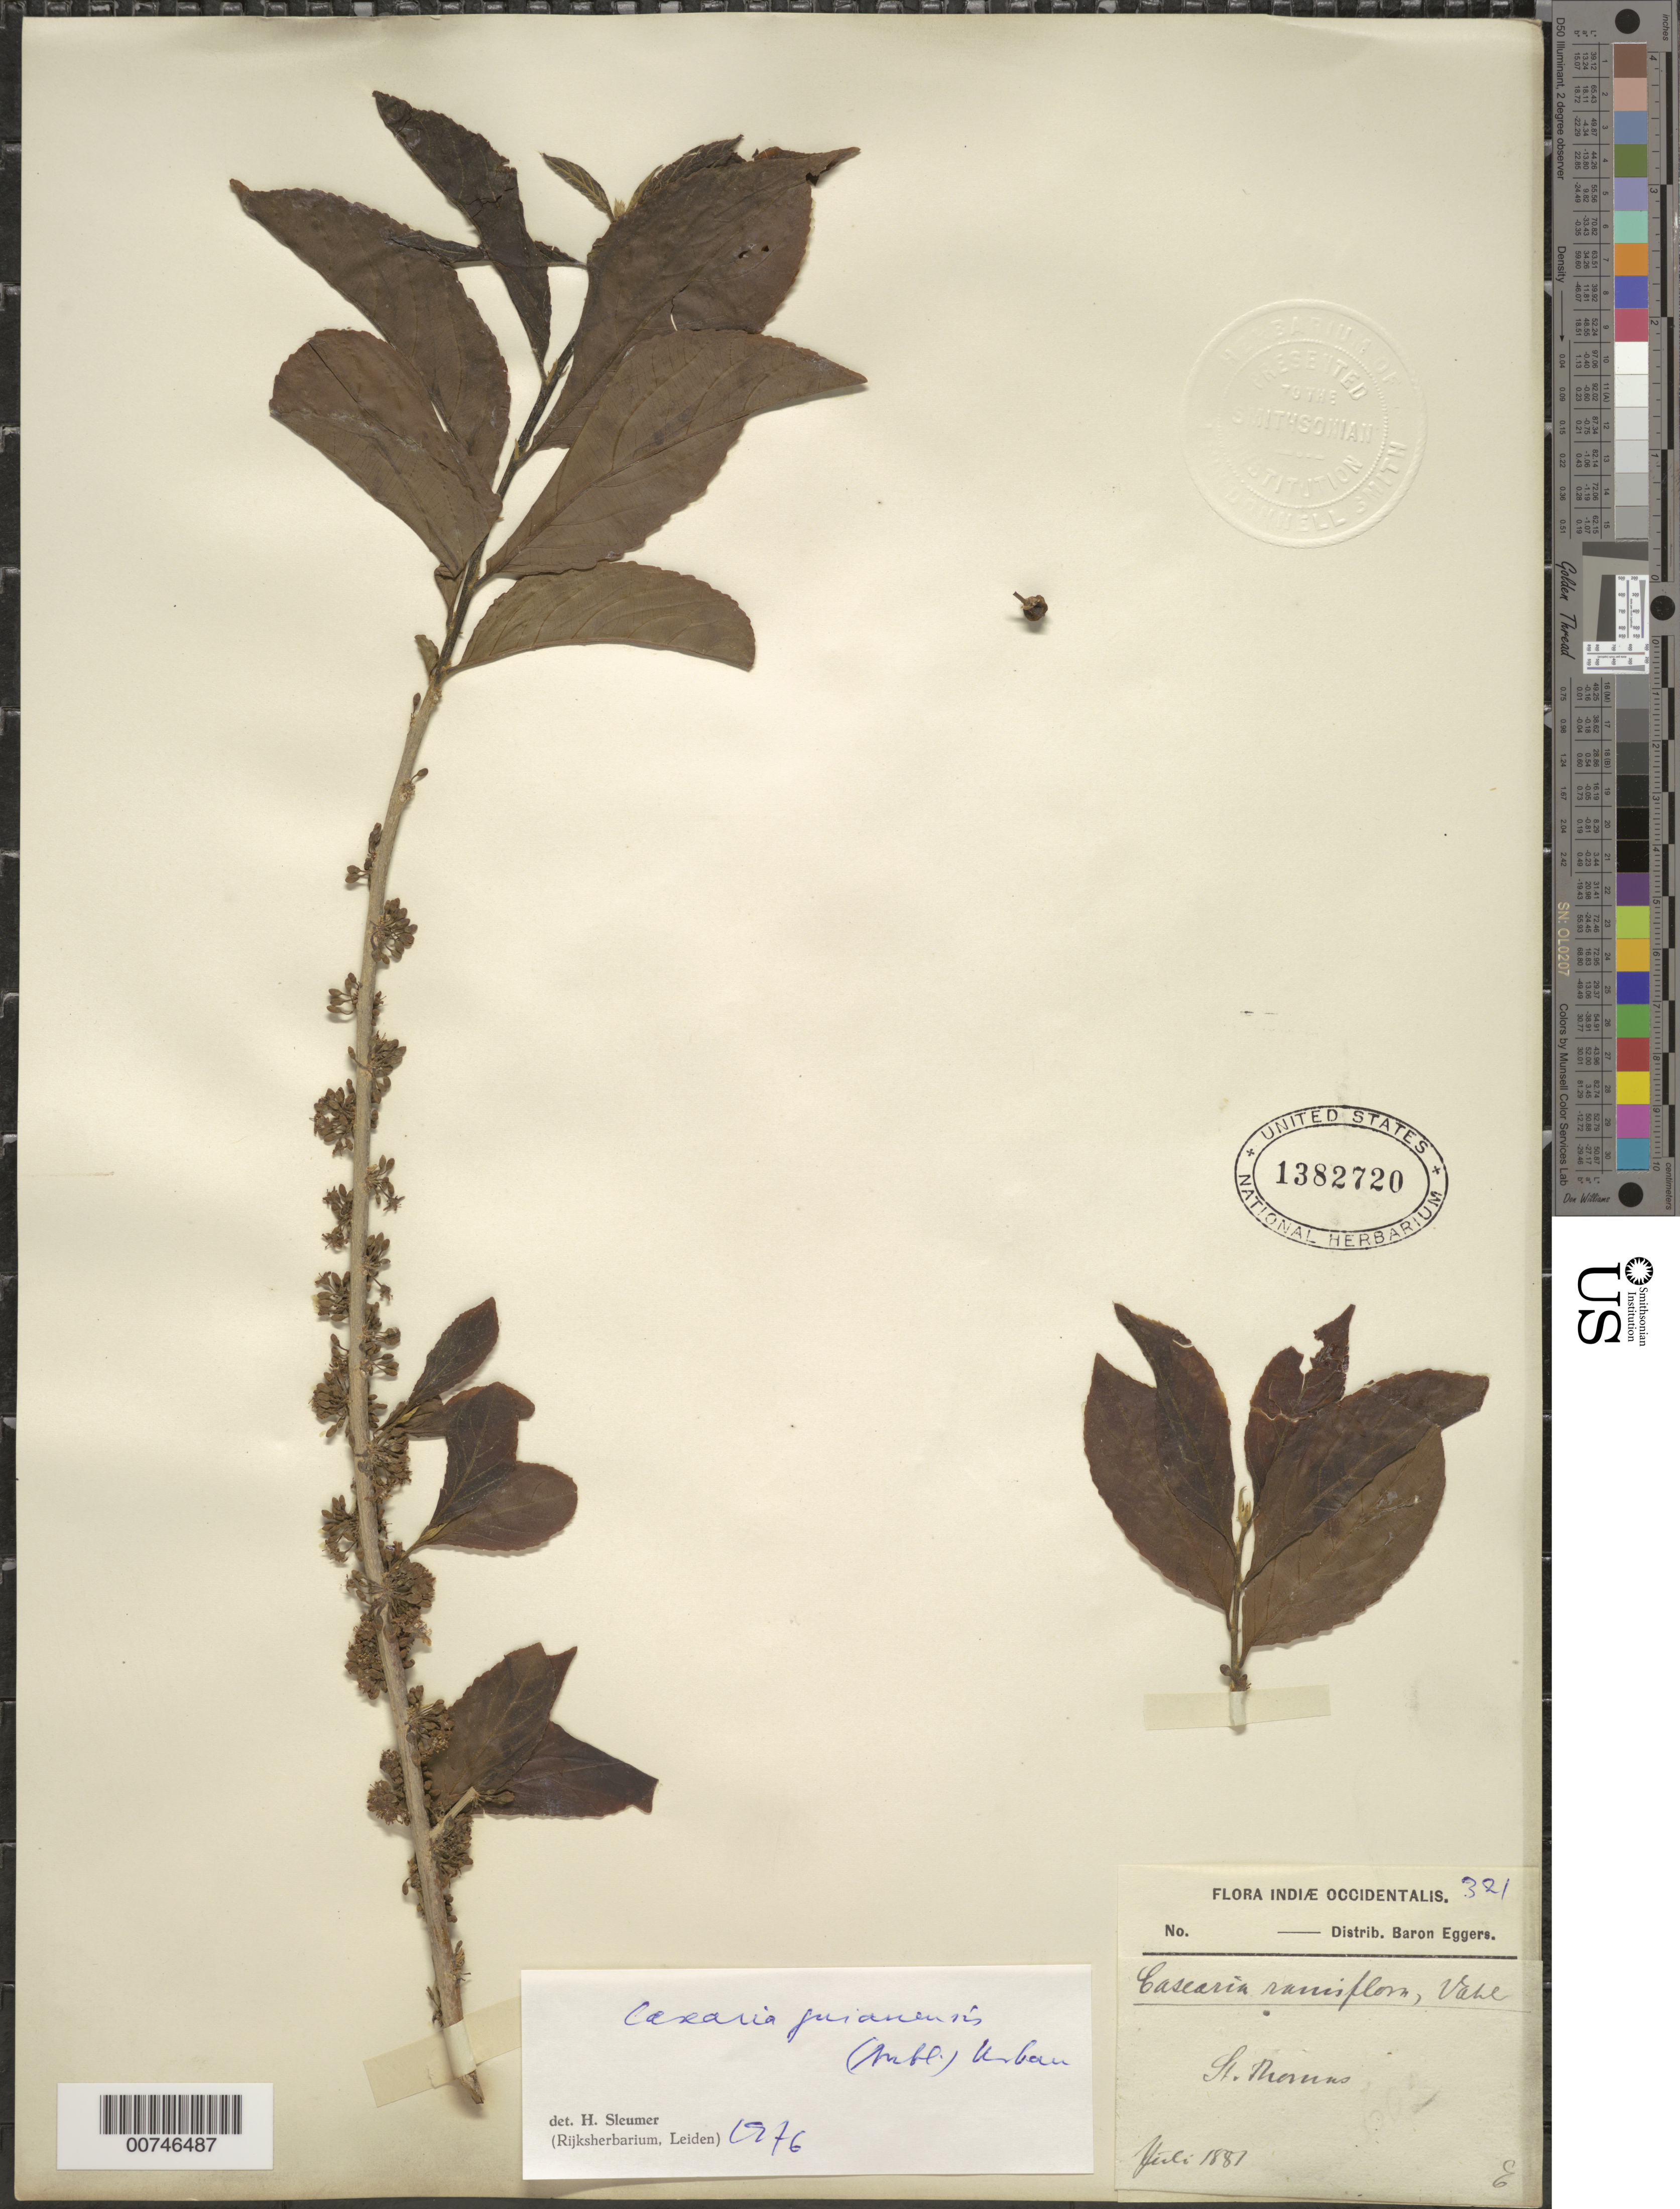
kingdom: Plantae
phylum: Tracheophyta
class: Magnoliopsida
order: Malpighiales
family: Salicaceae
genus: Casearia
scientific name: Casearia guianensis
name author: (Aubl.) Urb.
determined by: Sleumer, H. O.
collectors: H. F. A. von Eggers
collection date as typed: Jul 1881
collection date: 1881-07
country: U.S. Virgin Islands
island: St. Thomas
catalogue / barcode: US 1382720